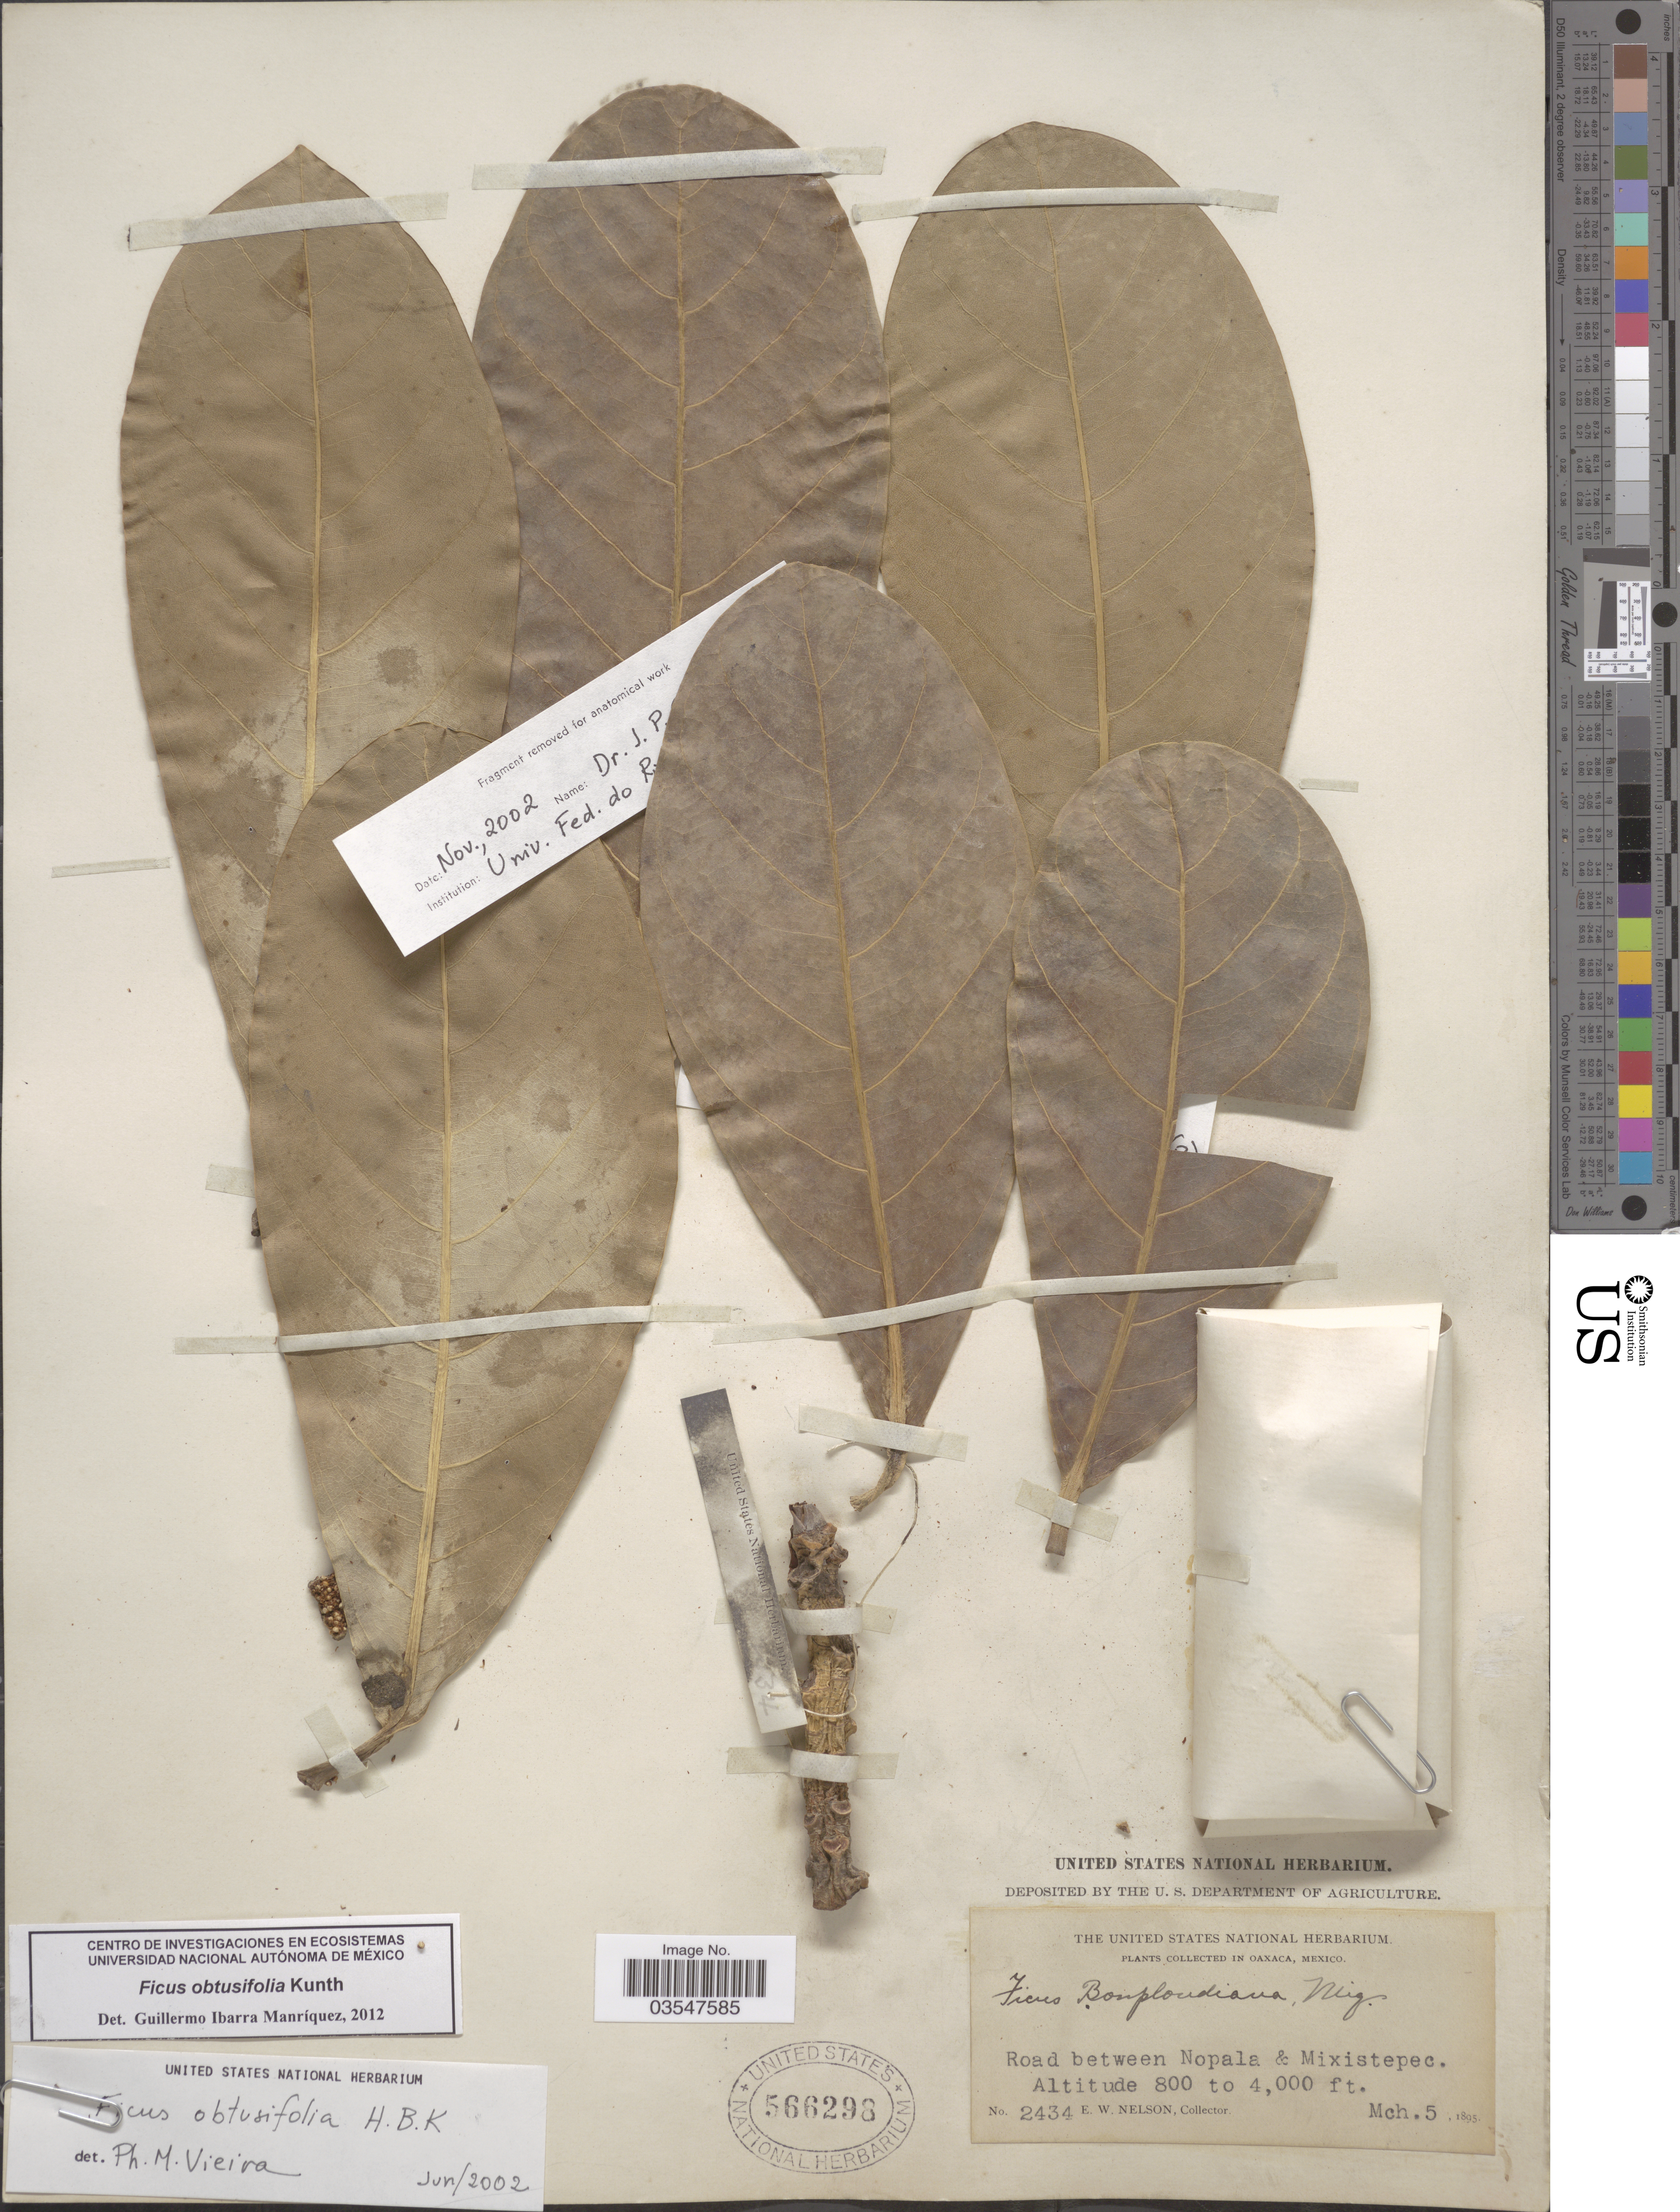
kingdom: Plantae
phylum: Tracheophyta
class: Magnoliopsida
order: Rosales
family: Moraceae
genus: Ficus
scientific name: Ficus obtusifolia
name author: Kunth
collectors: E. W. Nelson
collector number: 2434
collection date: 1895-03-05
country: Mexico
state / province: Oaxaca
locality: Road between Nopala & Mixistepec.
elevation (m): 244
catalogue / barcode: US 566298